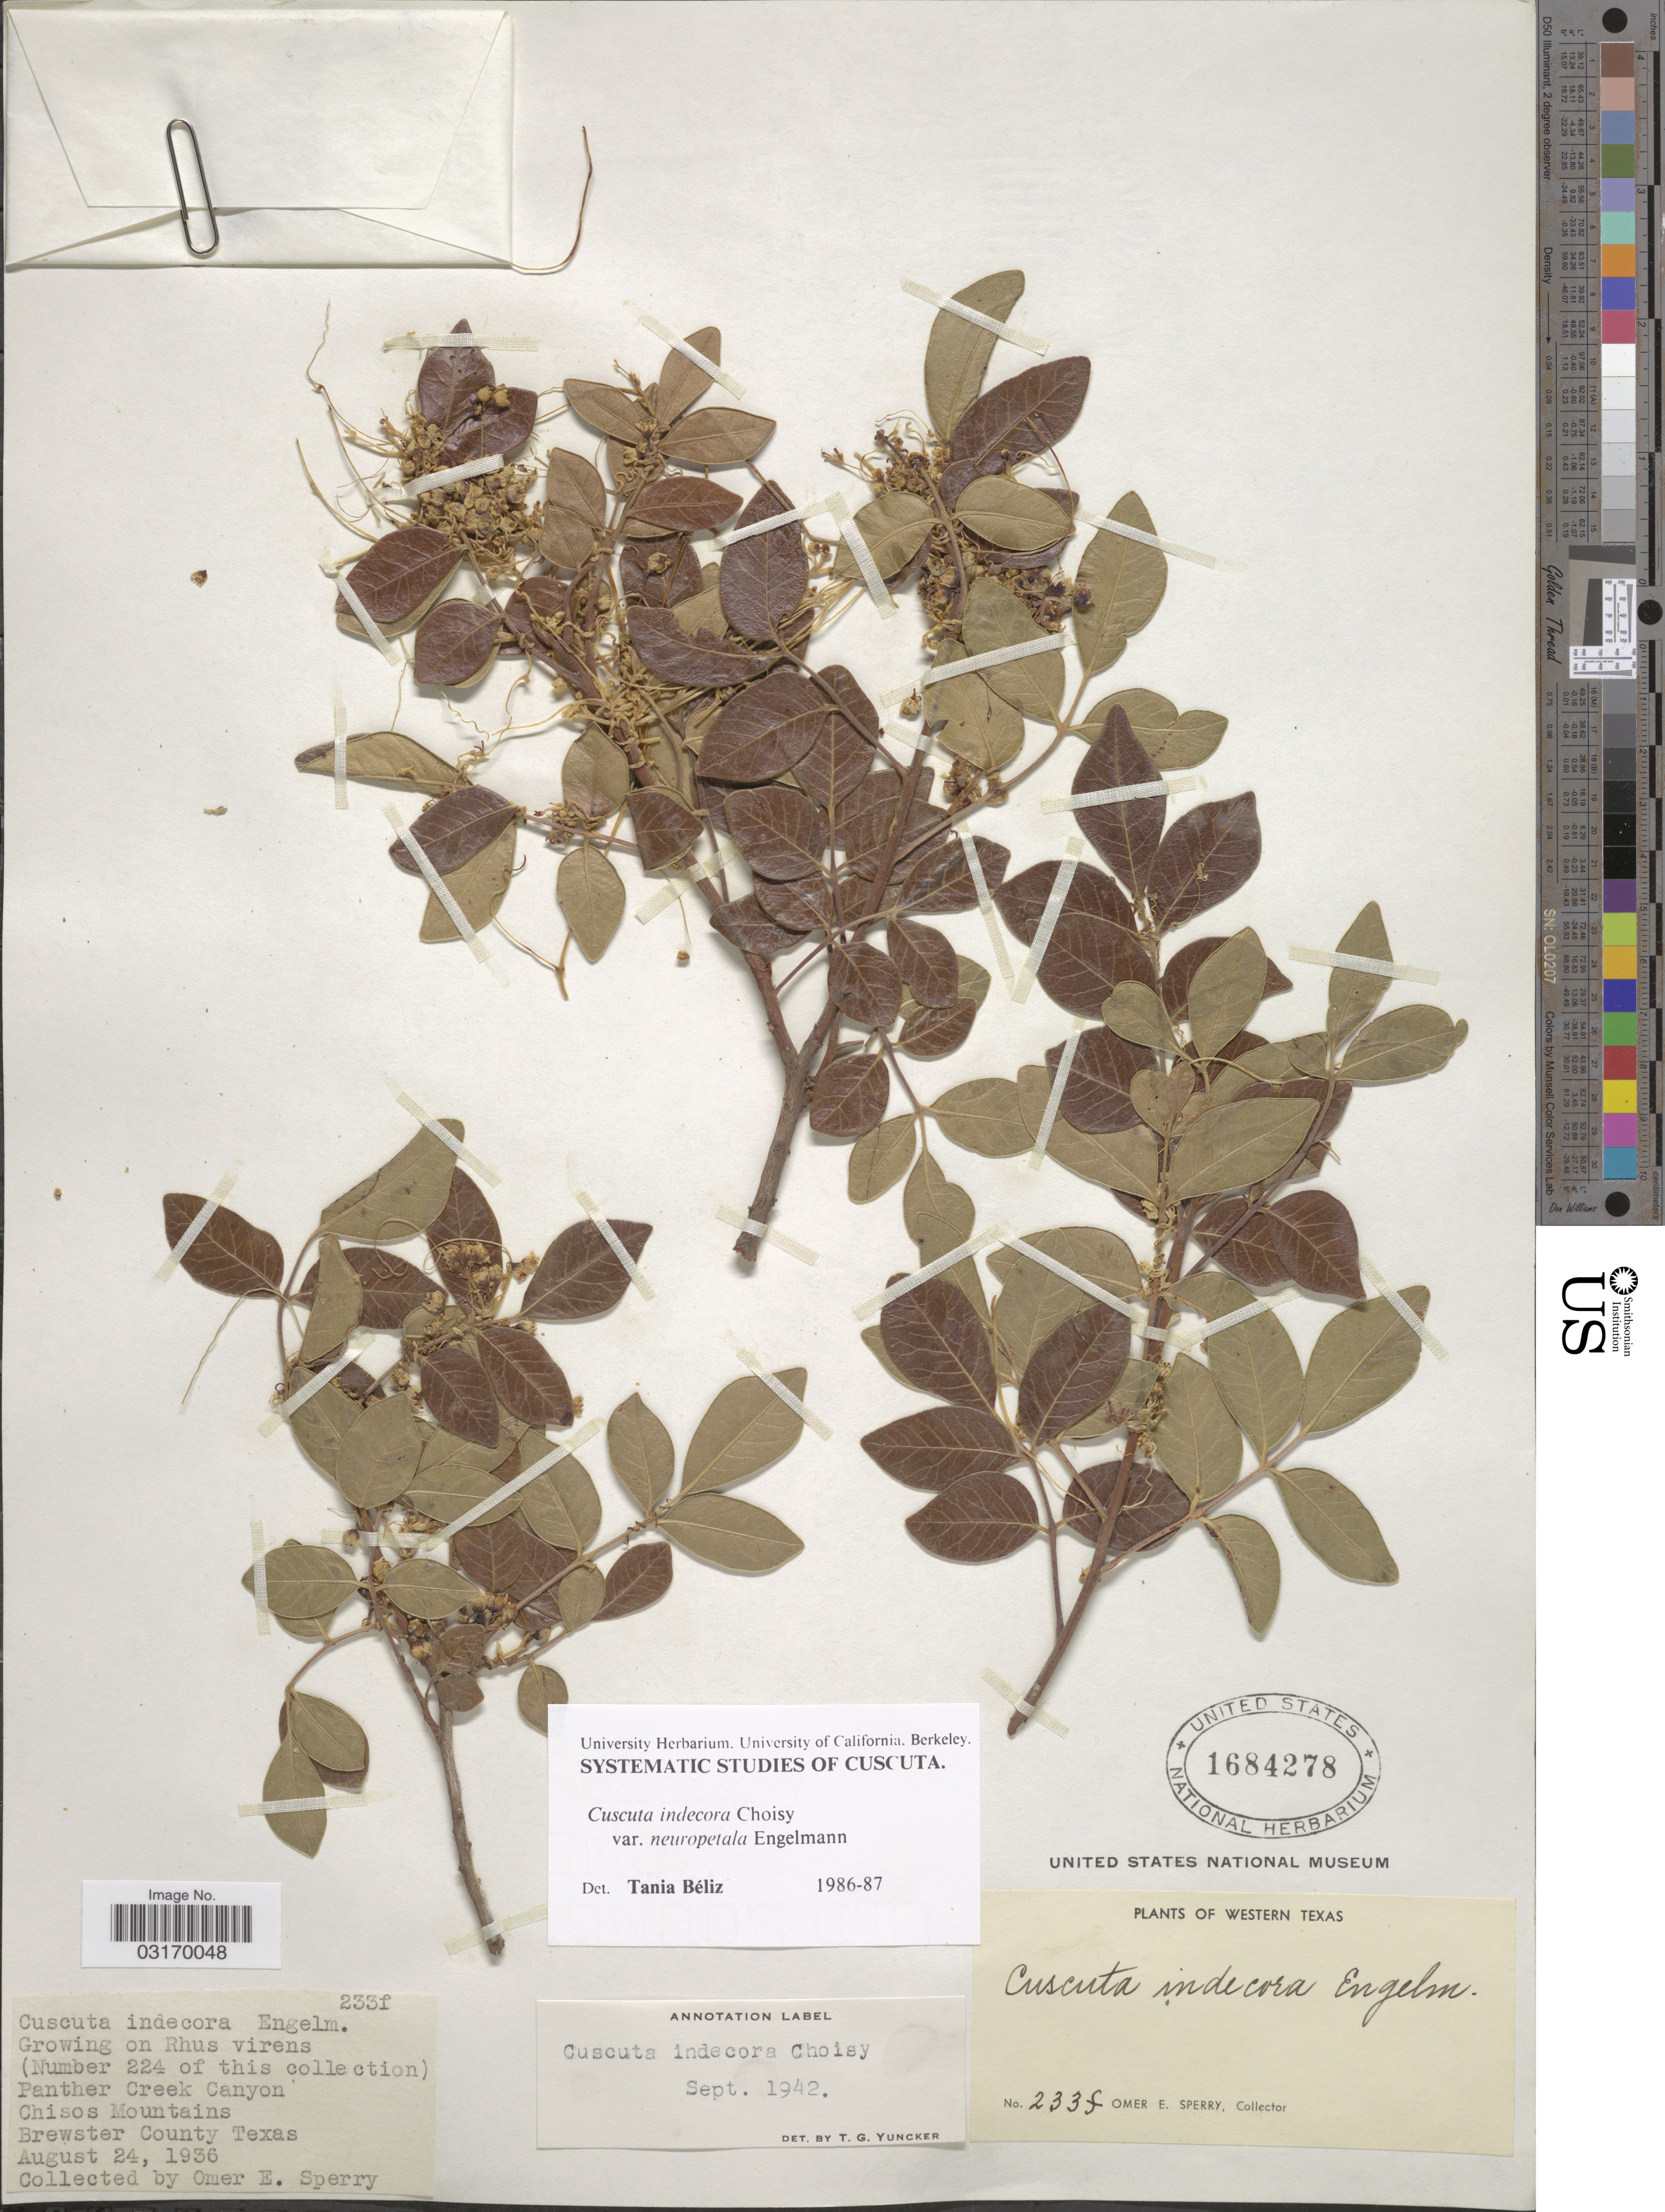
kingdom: Plantae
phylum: Tracheophyta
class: Magnoliopsida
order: Solanales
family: Convolvulaceae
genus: Cuscuta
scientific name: Cuscuta indecora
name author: Choisy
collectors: O. E. Sperry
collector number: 233f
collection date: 1936-08-24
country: United States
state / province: Texas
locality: Western Texas. Panther Creek Canyon. Chisos Mountains. Brewster County.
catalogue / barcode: US 1684278